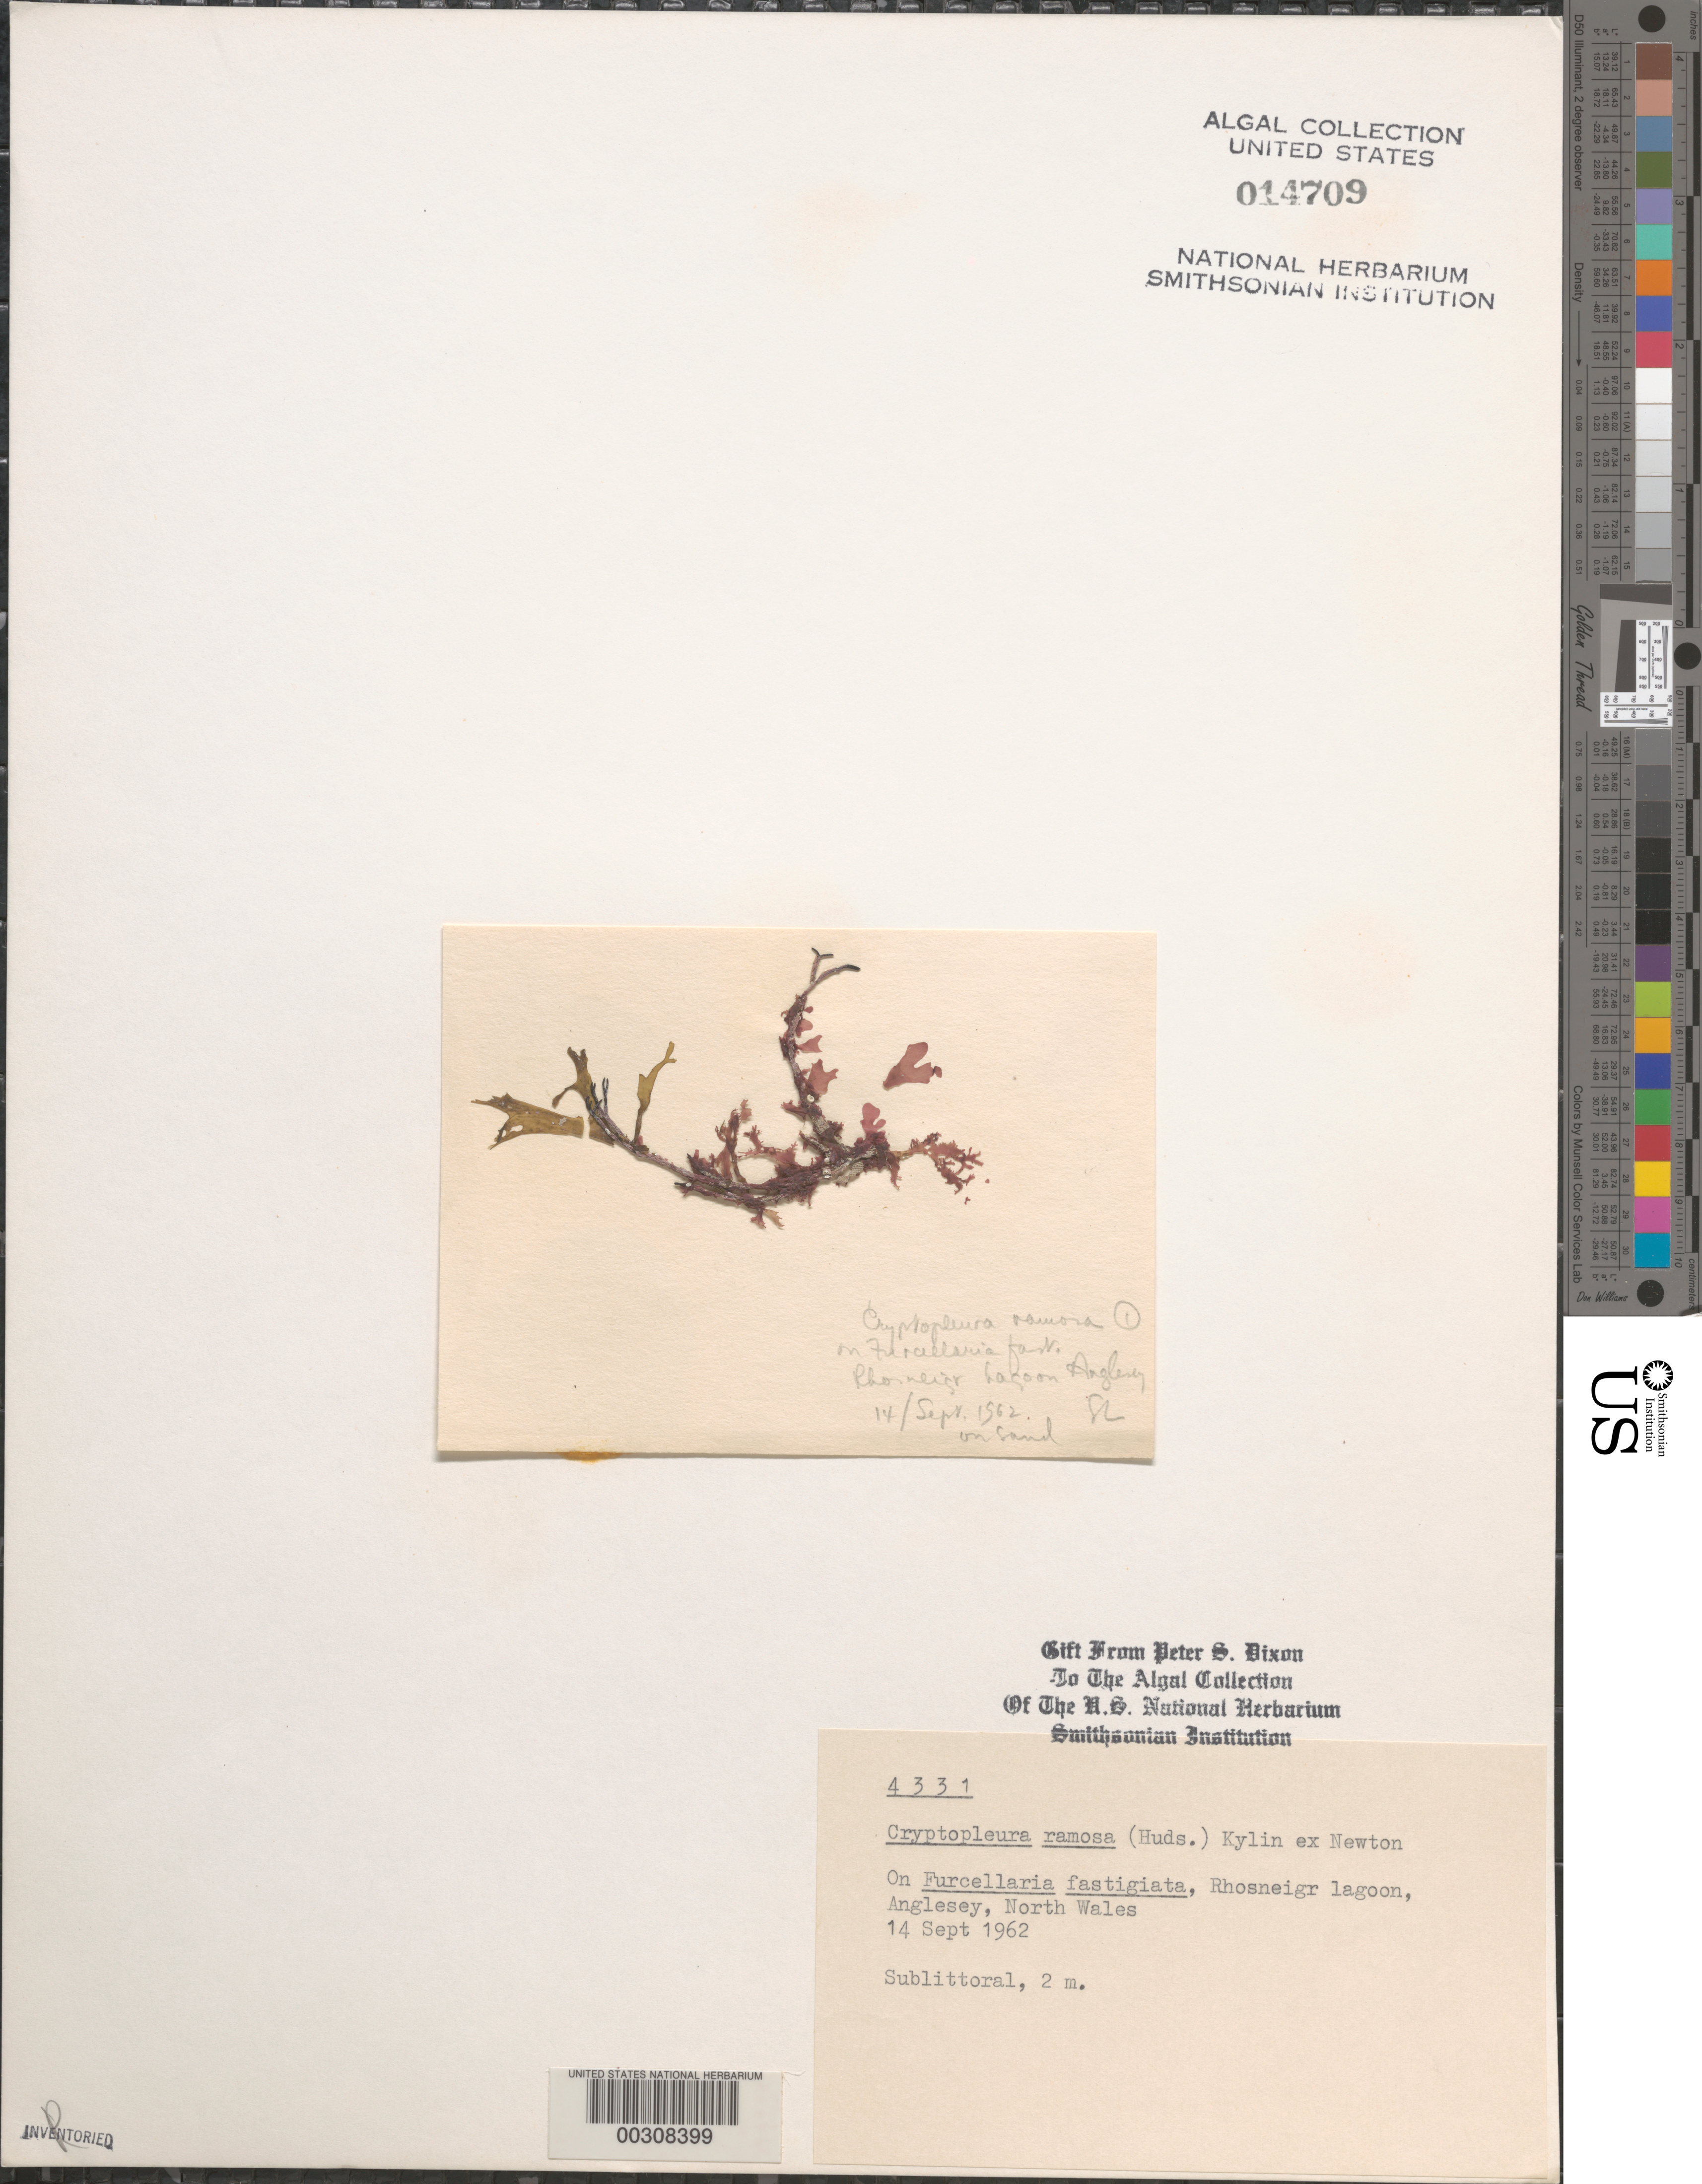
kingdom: Plantae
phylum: Rhodophyta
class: Florideophyceae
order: Ceramiales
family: Delesseriaceae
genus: Cryptopleura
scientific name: Cryptopleura ramosa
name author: (Huds.) L.M. Newton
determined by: Dixon, P. S.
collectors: P. S. Dixon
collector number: PSD 4331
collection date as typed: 14 Sep 1962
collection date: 1962-09-14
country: United Kingdom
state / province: Wales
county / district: Gwynedd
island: Anglesey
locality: Rhosneigr lagoon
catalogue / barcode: US 14709